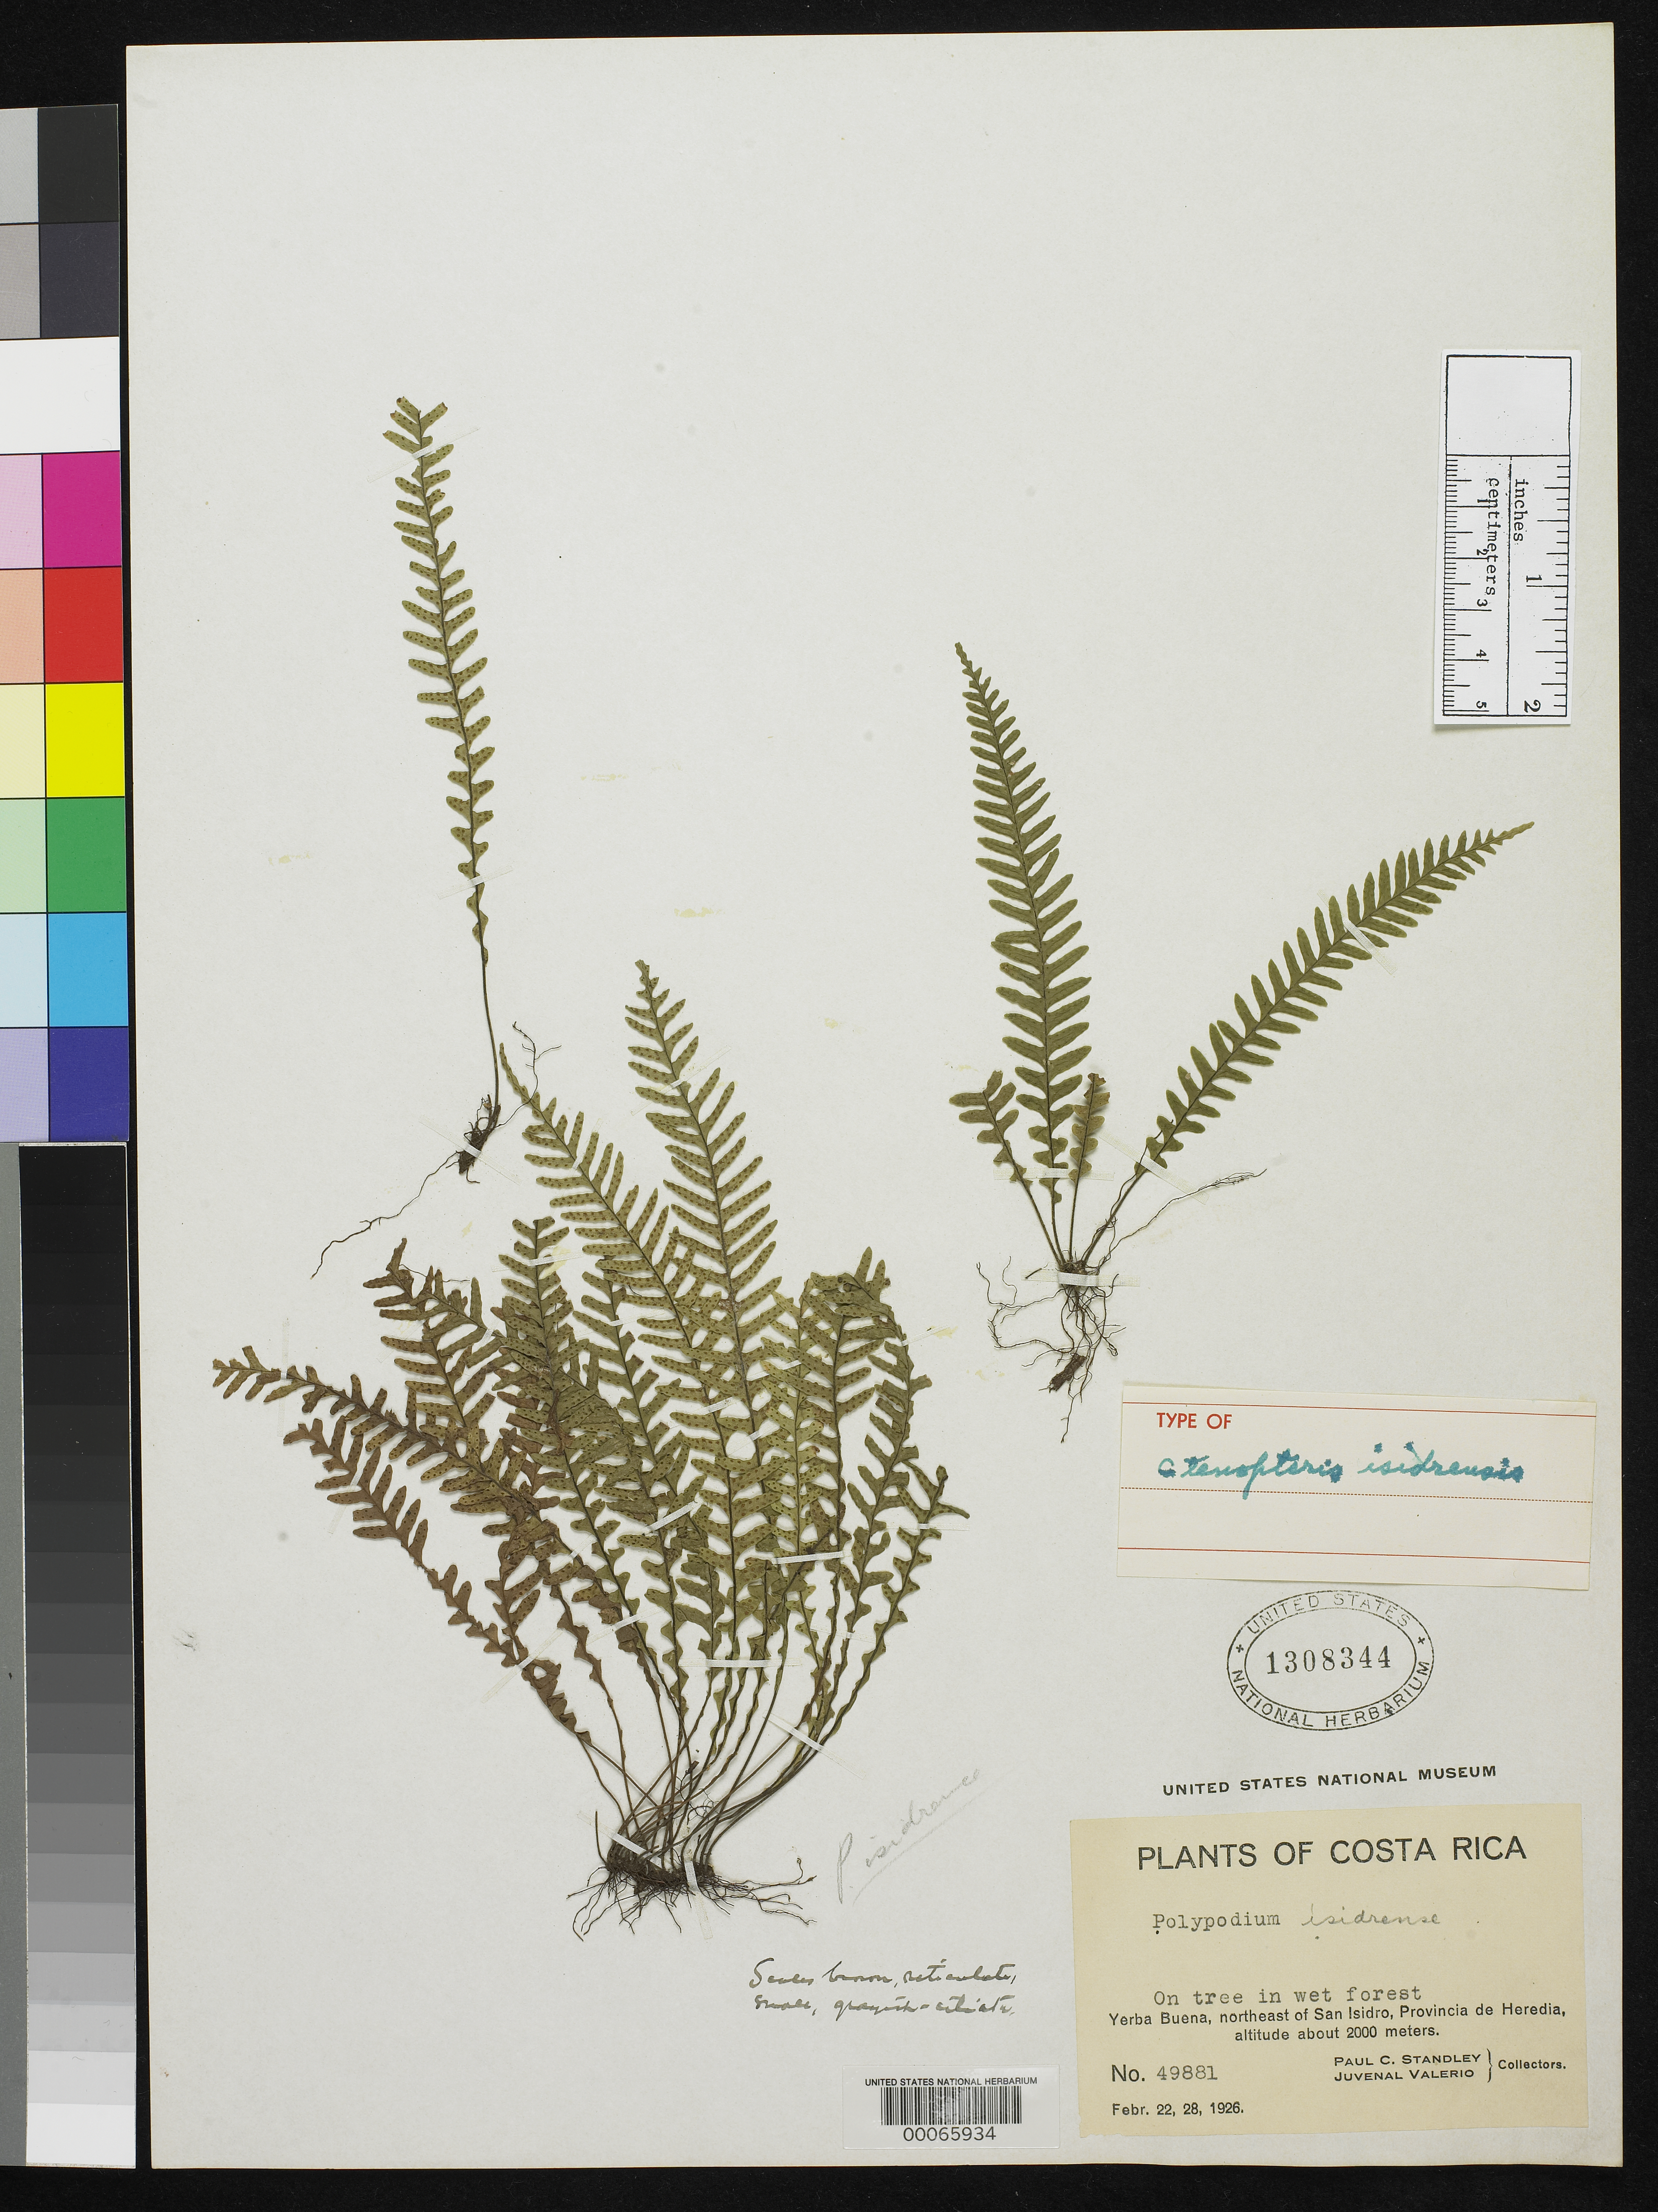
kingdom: Plantae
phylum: Tracheophyta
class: Polypodiopsida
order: Polypodiales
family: Polypodiaceae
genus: Ctenopteris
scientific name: Ctenopteris isidrensis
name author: Copel.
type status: Holotype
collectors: P. C. Standley & M. Valerio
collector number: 49881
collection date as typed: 22 Feb 1926 and 28 Feb 1926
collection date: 1926-02-22,1926-02-28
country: Costa Rica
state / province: Heredia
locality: Yerba Buena, NE of San Isidro.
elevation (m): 2000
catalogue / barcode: US 1308344